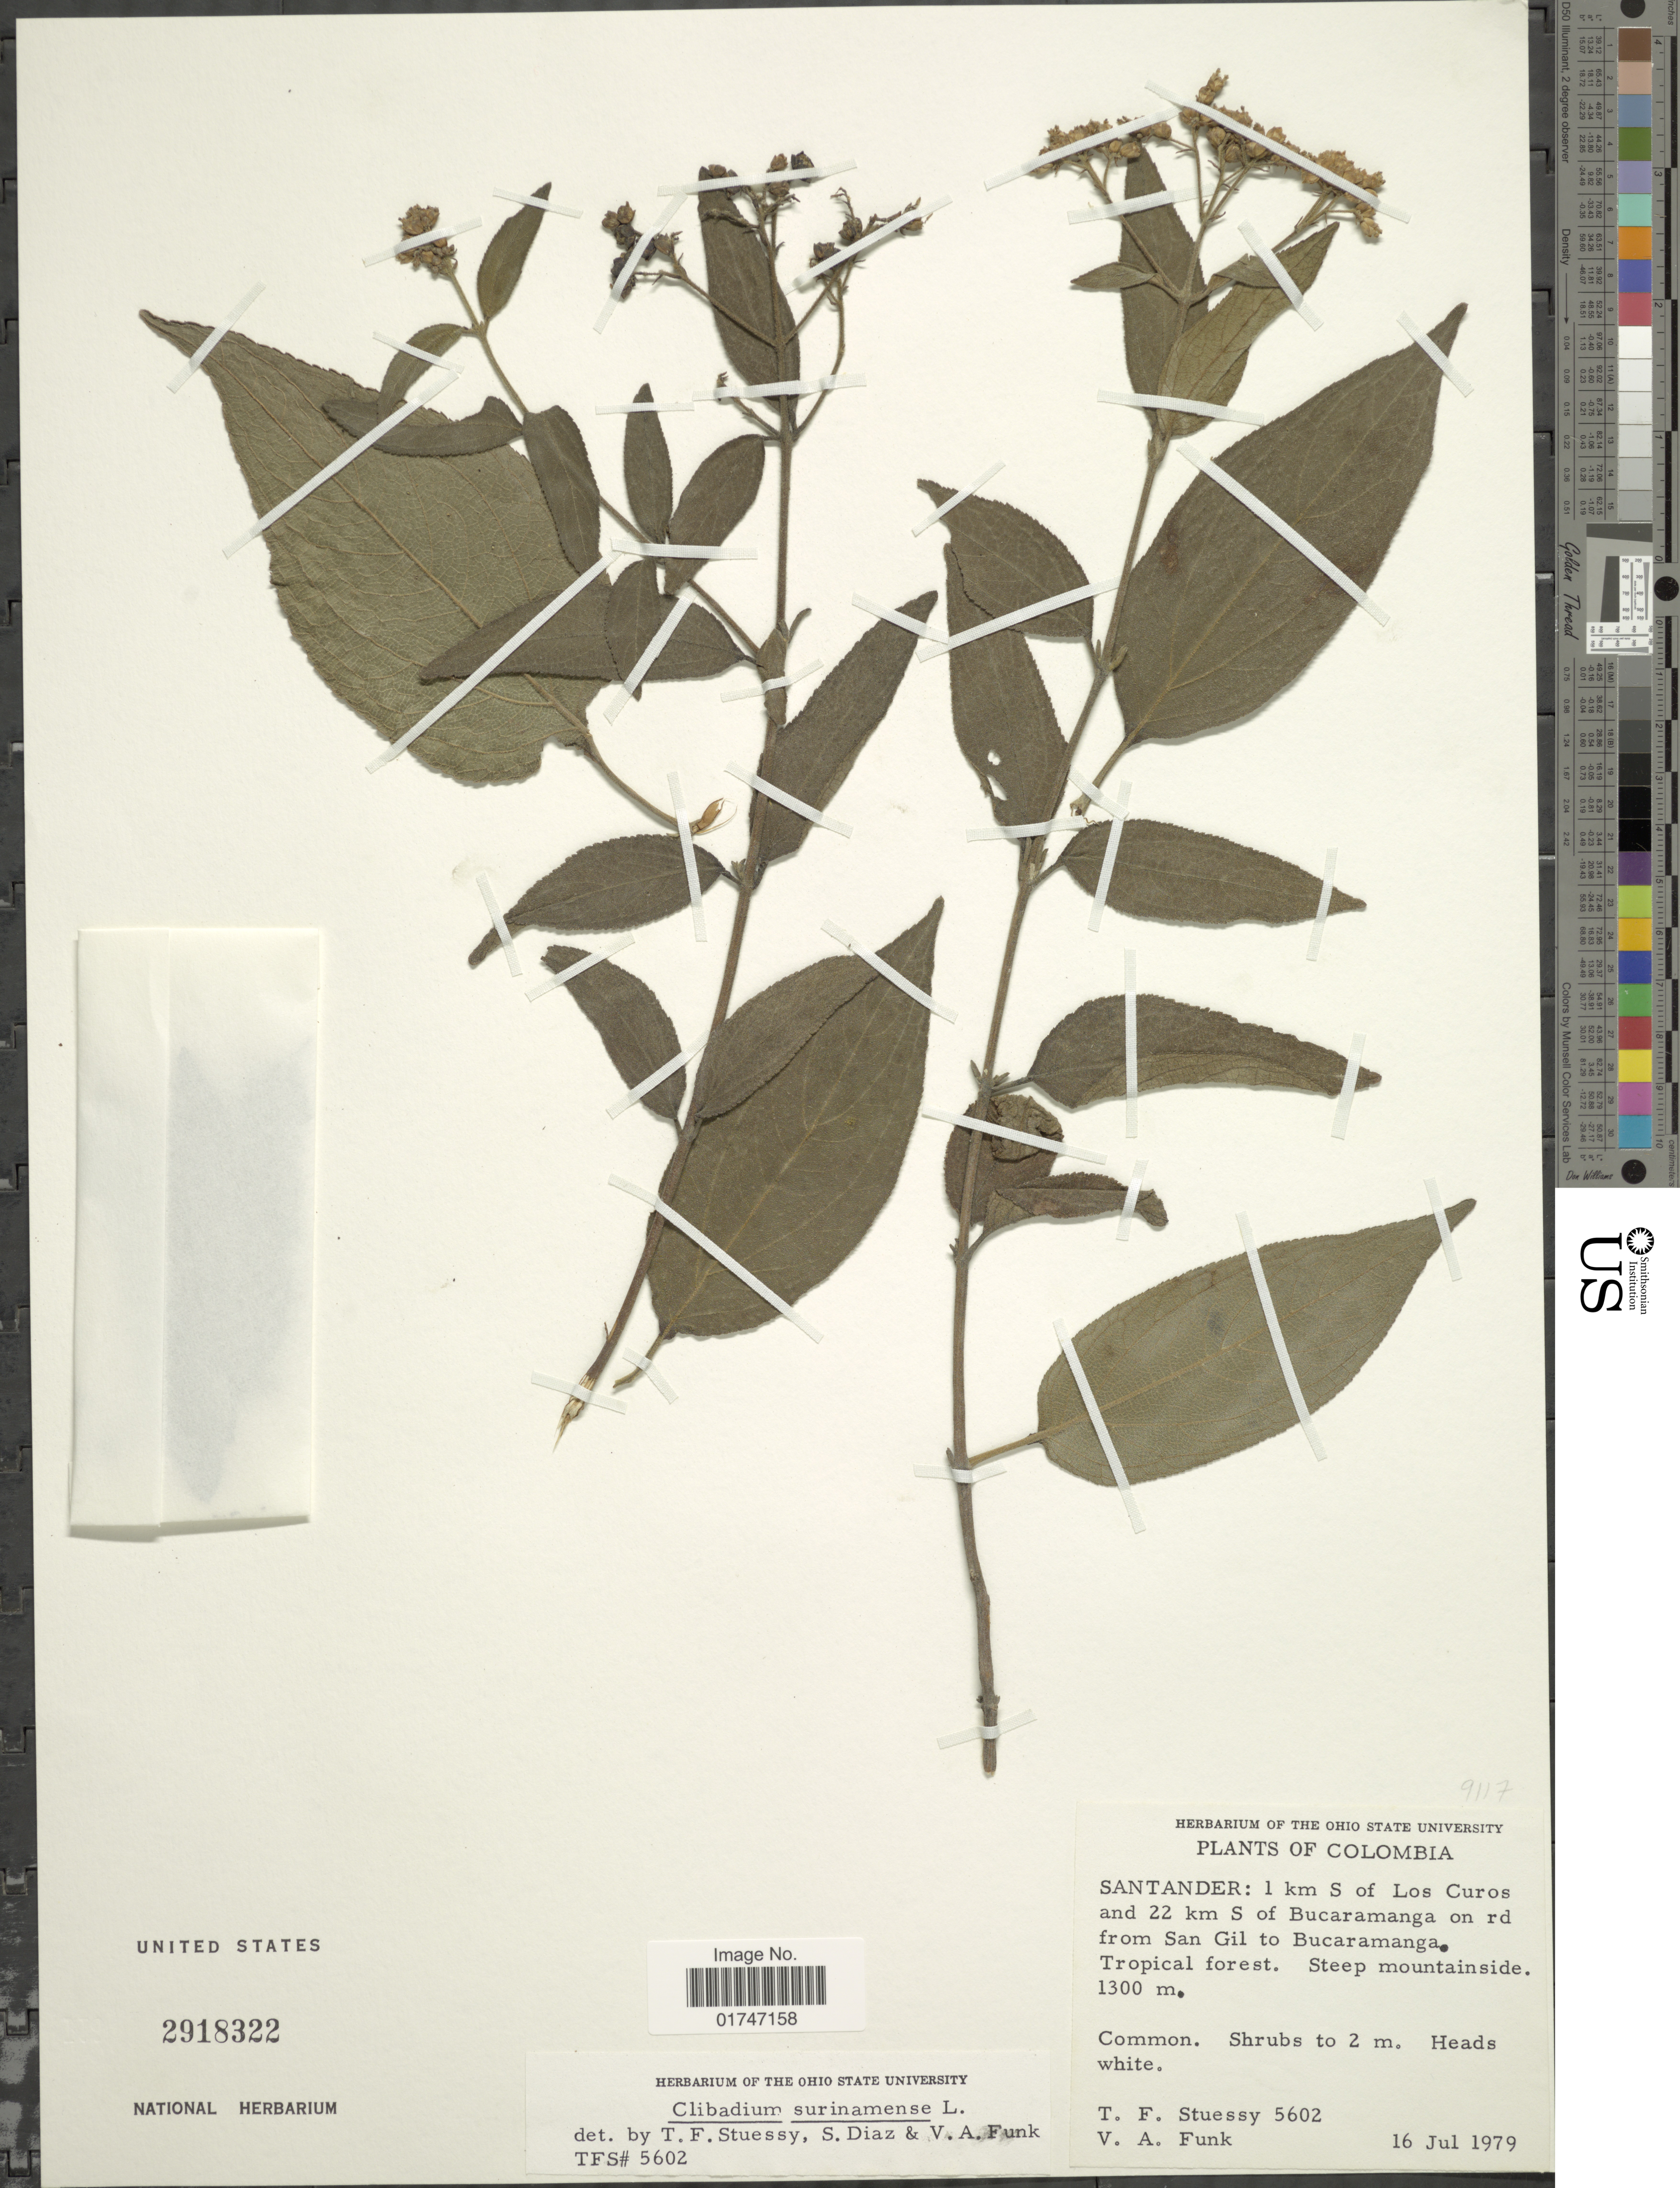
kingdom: Plantae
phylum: Tracheophyta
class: Magnoliopsida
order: Asterales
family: Asteraceae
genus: Clibadium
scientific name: Clibadium surinamense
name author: L.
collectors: T. Stuessy & V. Funk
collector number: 5602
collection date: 1979-07-16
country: Colombia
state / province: Santander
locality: Santander: 1 km S of Los Curos and 22 km S of Bucaramanga on rd from San Gil to Bucaramanga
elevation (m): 1300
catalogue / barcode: US 2918322